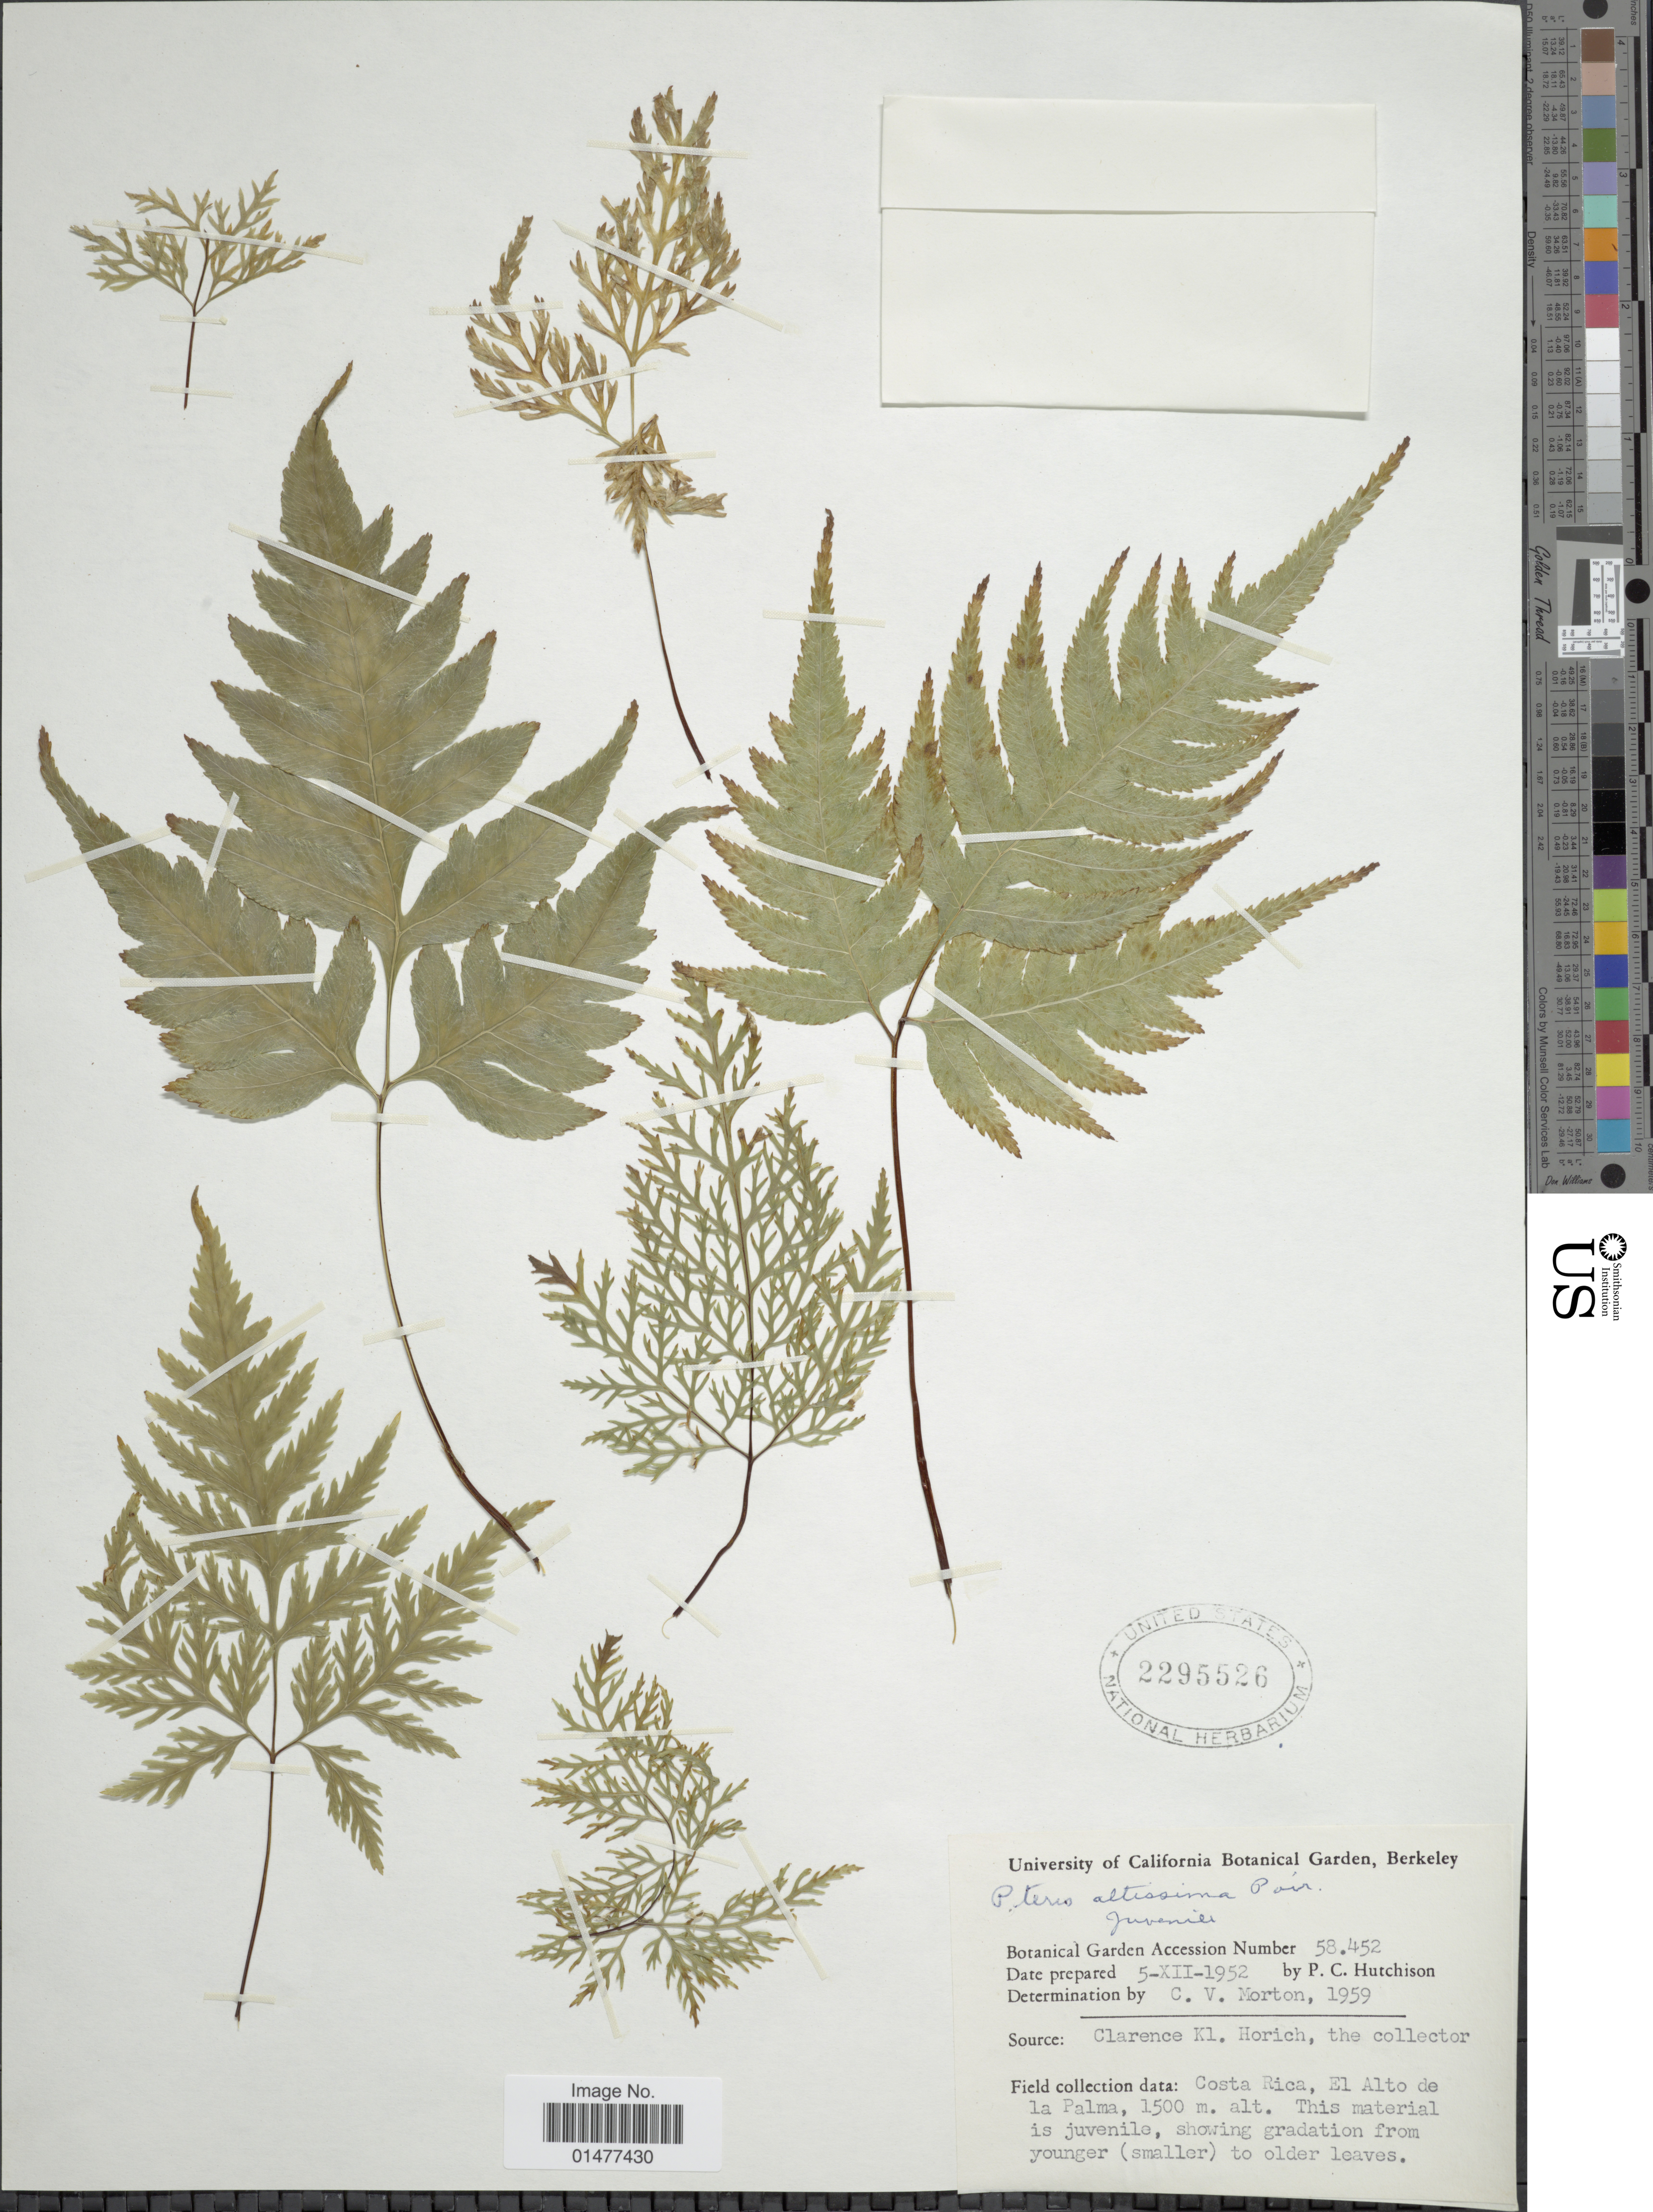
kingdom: Plantae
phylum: Tracheophyta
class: Polypodiopsida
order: Polypodiales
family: Pteridaceae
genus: Pteris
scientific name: Pteris altissima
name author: Poir.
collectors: C. K. Horich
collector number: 58452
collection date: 1952-12-05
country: Costa Rica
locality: El Alto de La Palma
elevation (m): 1500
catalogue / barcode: US 2295526